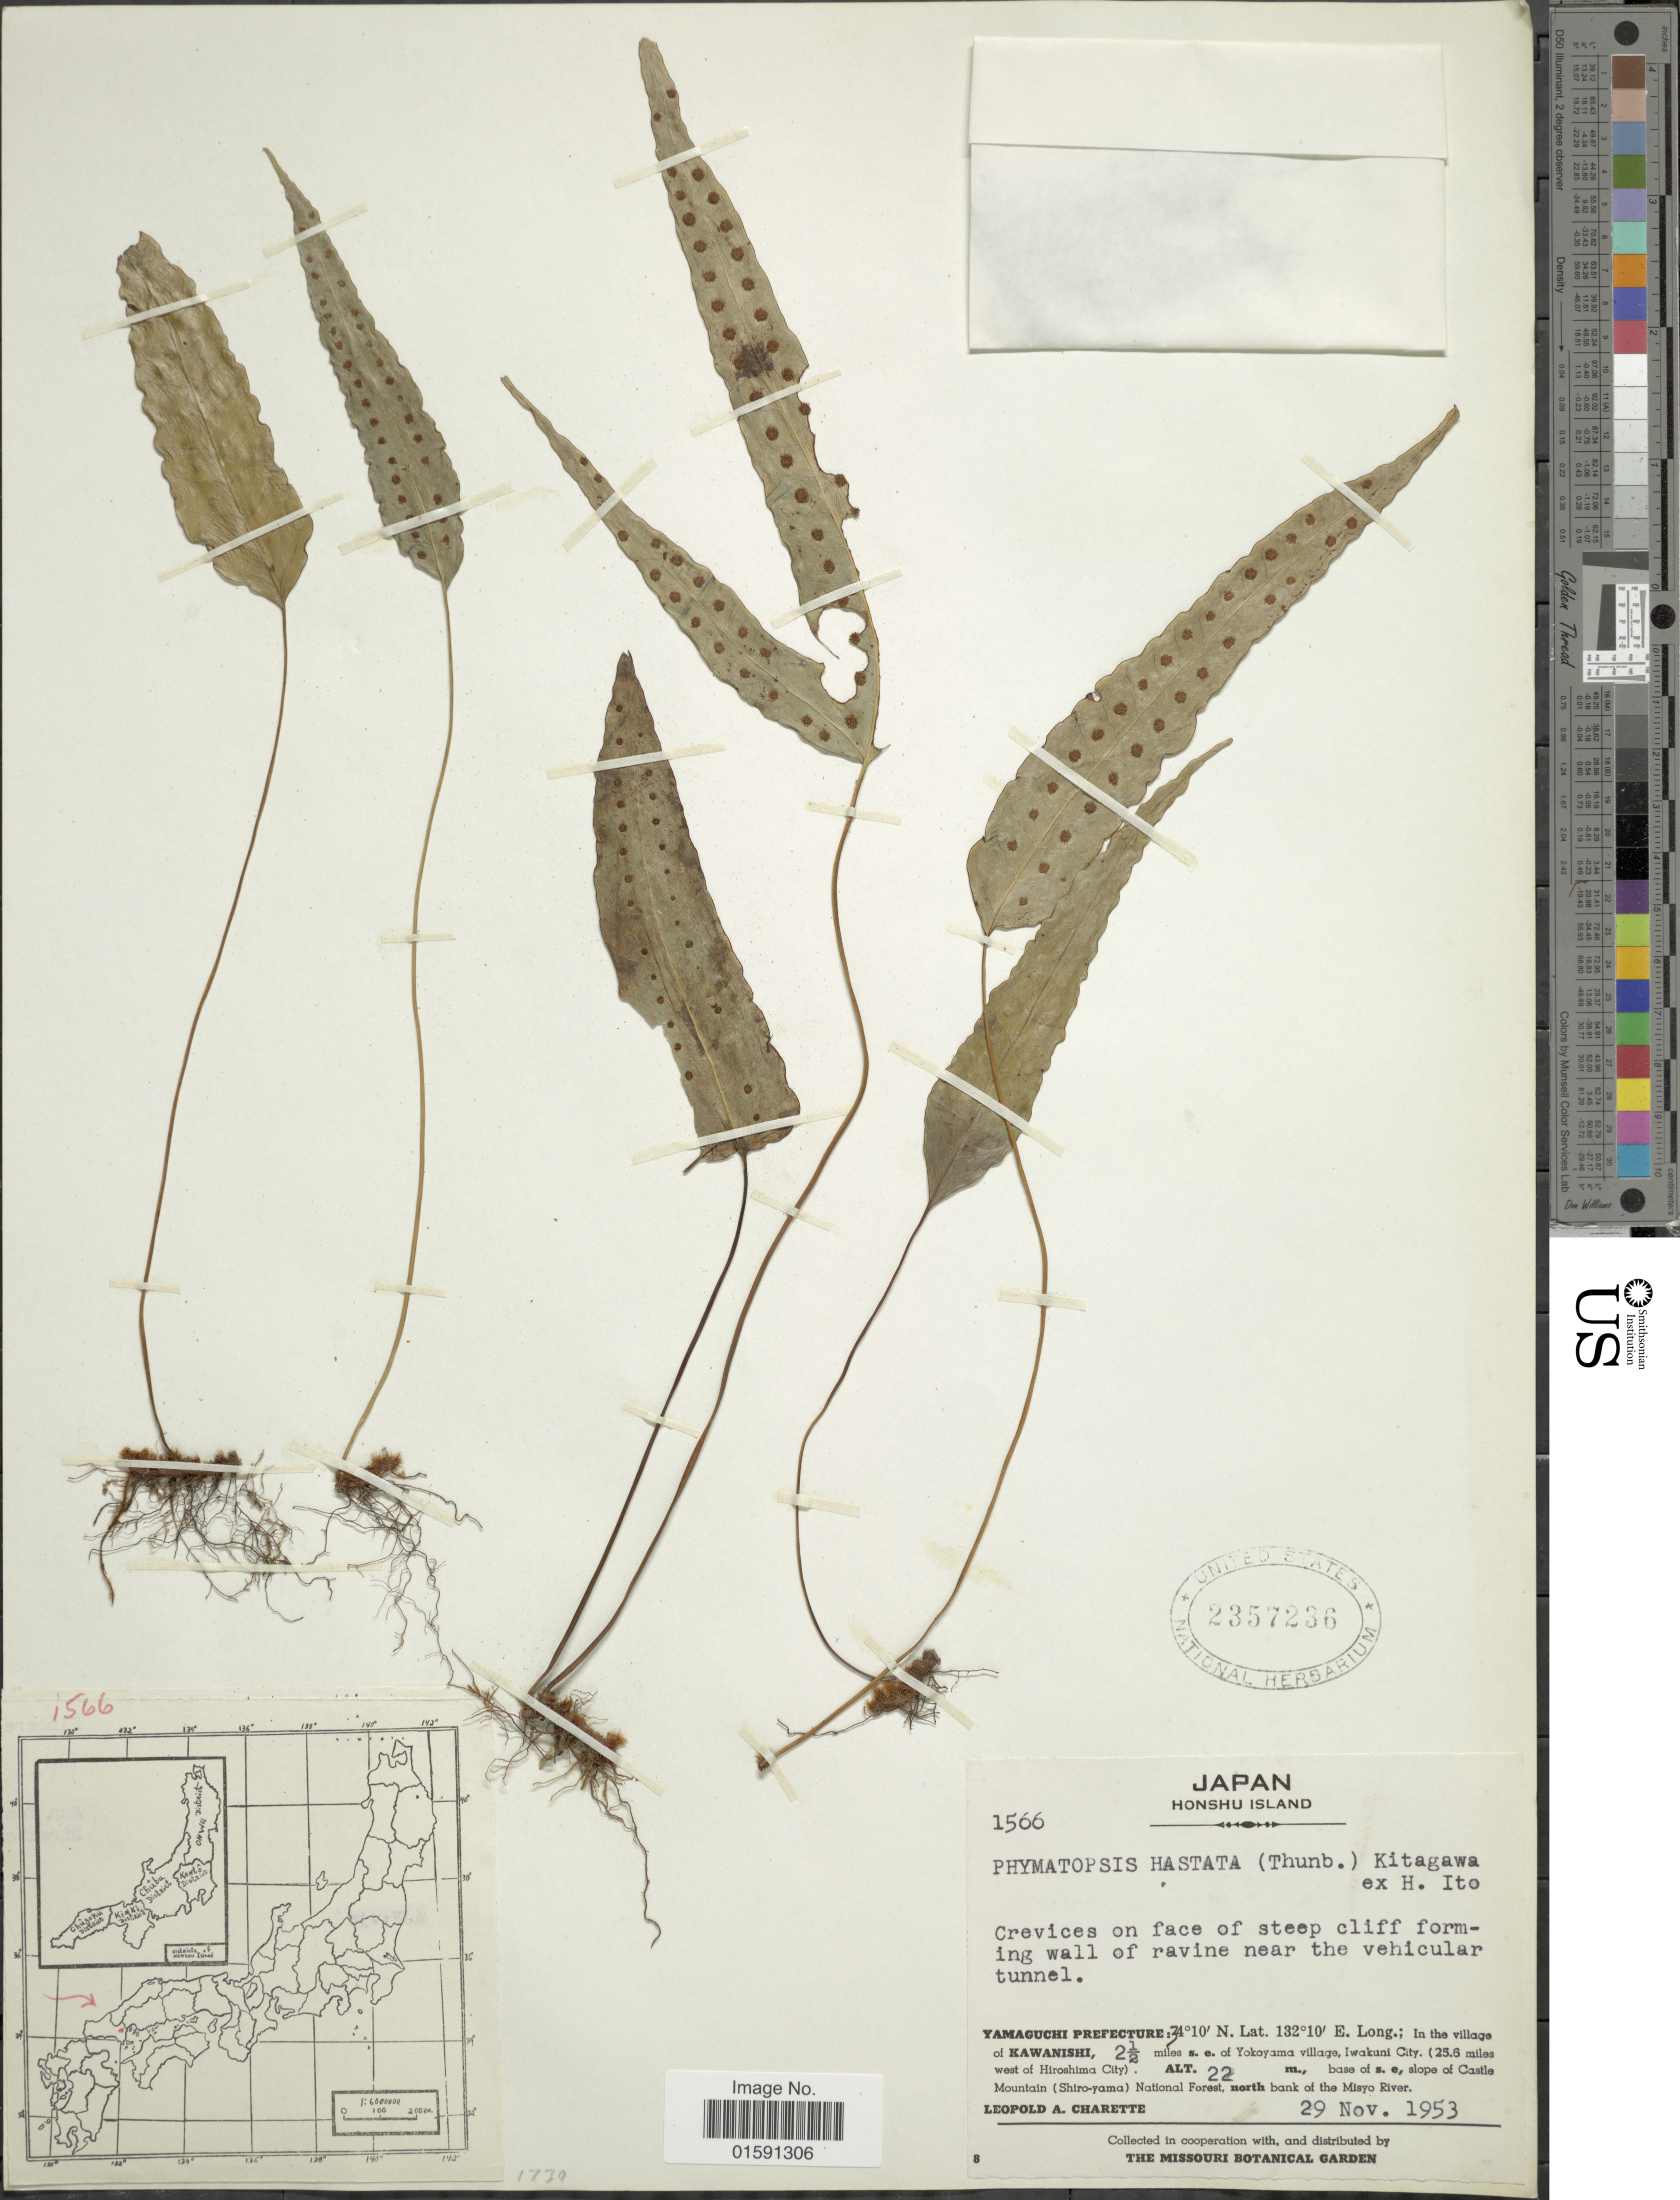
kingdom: Plantae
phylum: Tracheophyta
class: Polypodiopsida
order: Polypodiales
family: Polypodiaceae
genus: Selliguea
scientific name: Selliguea hastata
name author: (Thunb.) Fraser-Jenk.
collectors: L. A. Charette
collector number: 1566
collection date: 1953-11-29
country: Japan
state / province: Yamaguti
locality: Yamaguchi Prefecture: In the Village of Kawanishi, 2.5 miles s.e. of Yokoyama village, Iwakuni City (25.6 miles west of Hiroshima), base of s.e. slope of castle Mountain (Shiro-yama) National Forest, north bank of the Misyo River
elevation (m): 22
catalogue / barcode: US 2357236